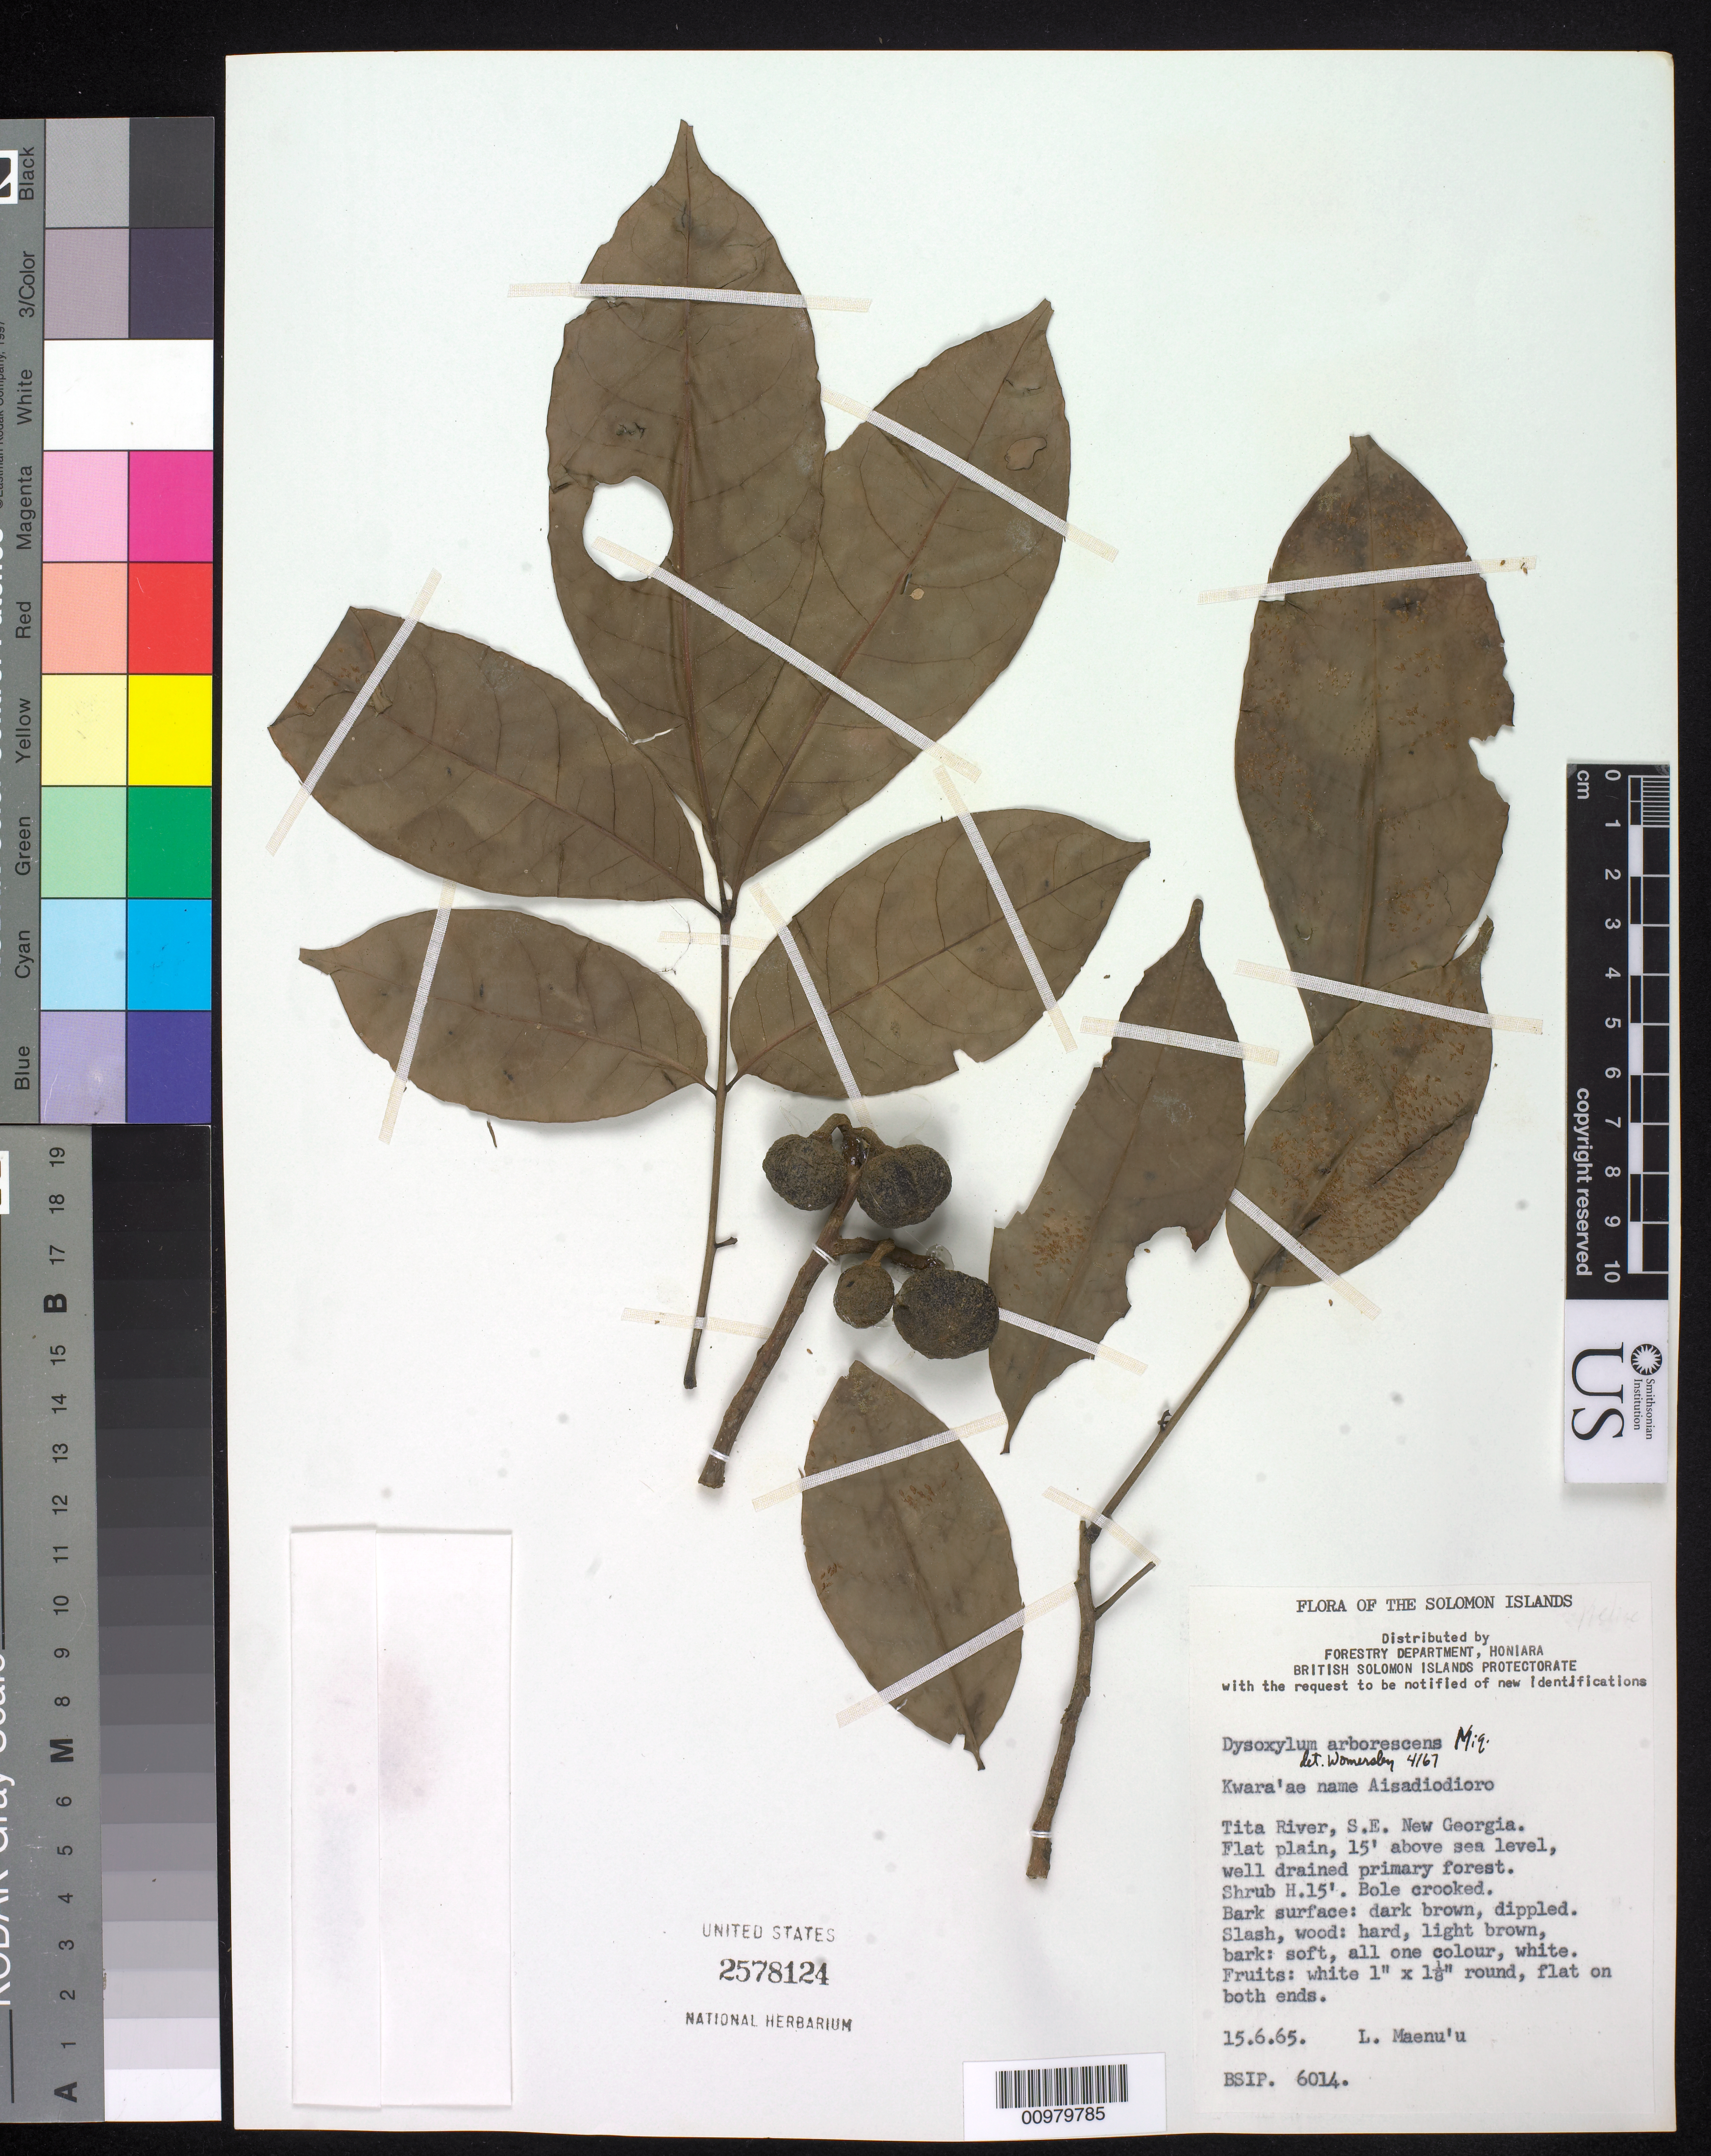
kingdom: Plantae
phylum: Tracheophyta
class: Magnoliopsida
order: Sapindales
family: Meliaceae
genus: Goniocheton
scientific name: Goniocheton arborescens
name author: Blume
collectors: L. Maenu'u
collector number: BSIP 6014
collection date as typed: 15 Jun 1965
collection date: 1965-06-15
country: Solomon Islands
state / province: Western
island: New Georgia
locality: Solomon Islands, Tita River, SE New Georgia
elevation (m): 5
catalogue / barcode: US 2578124